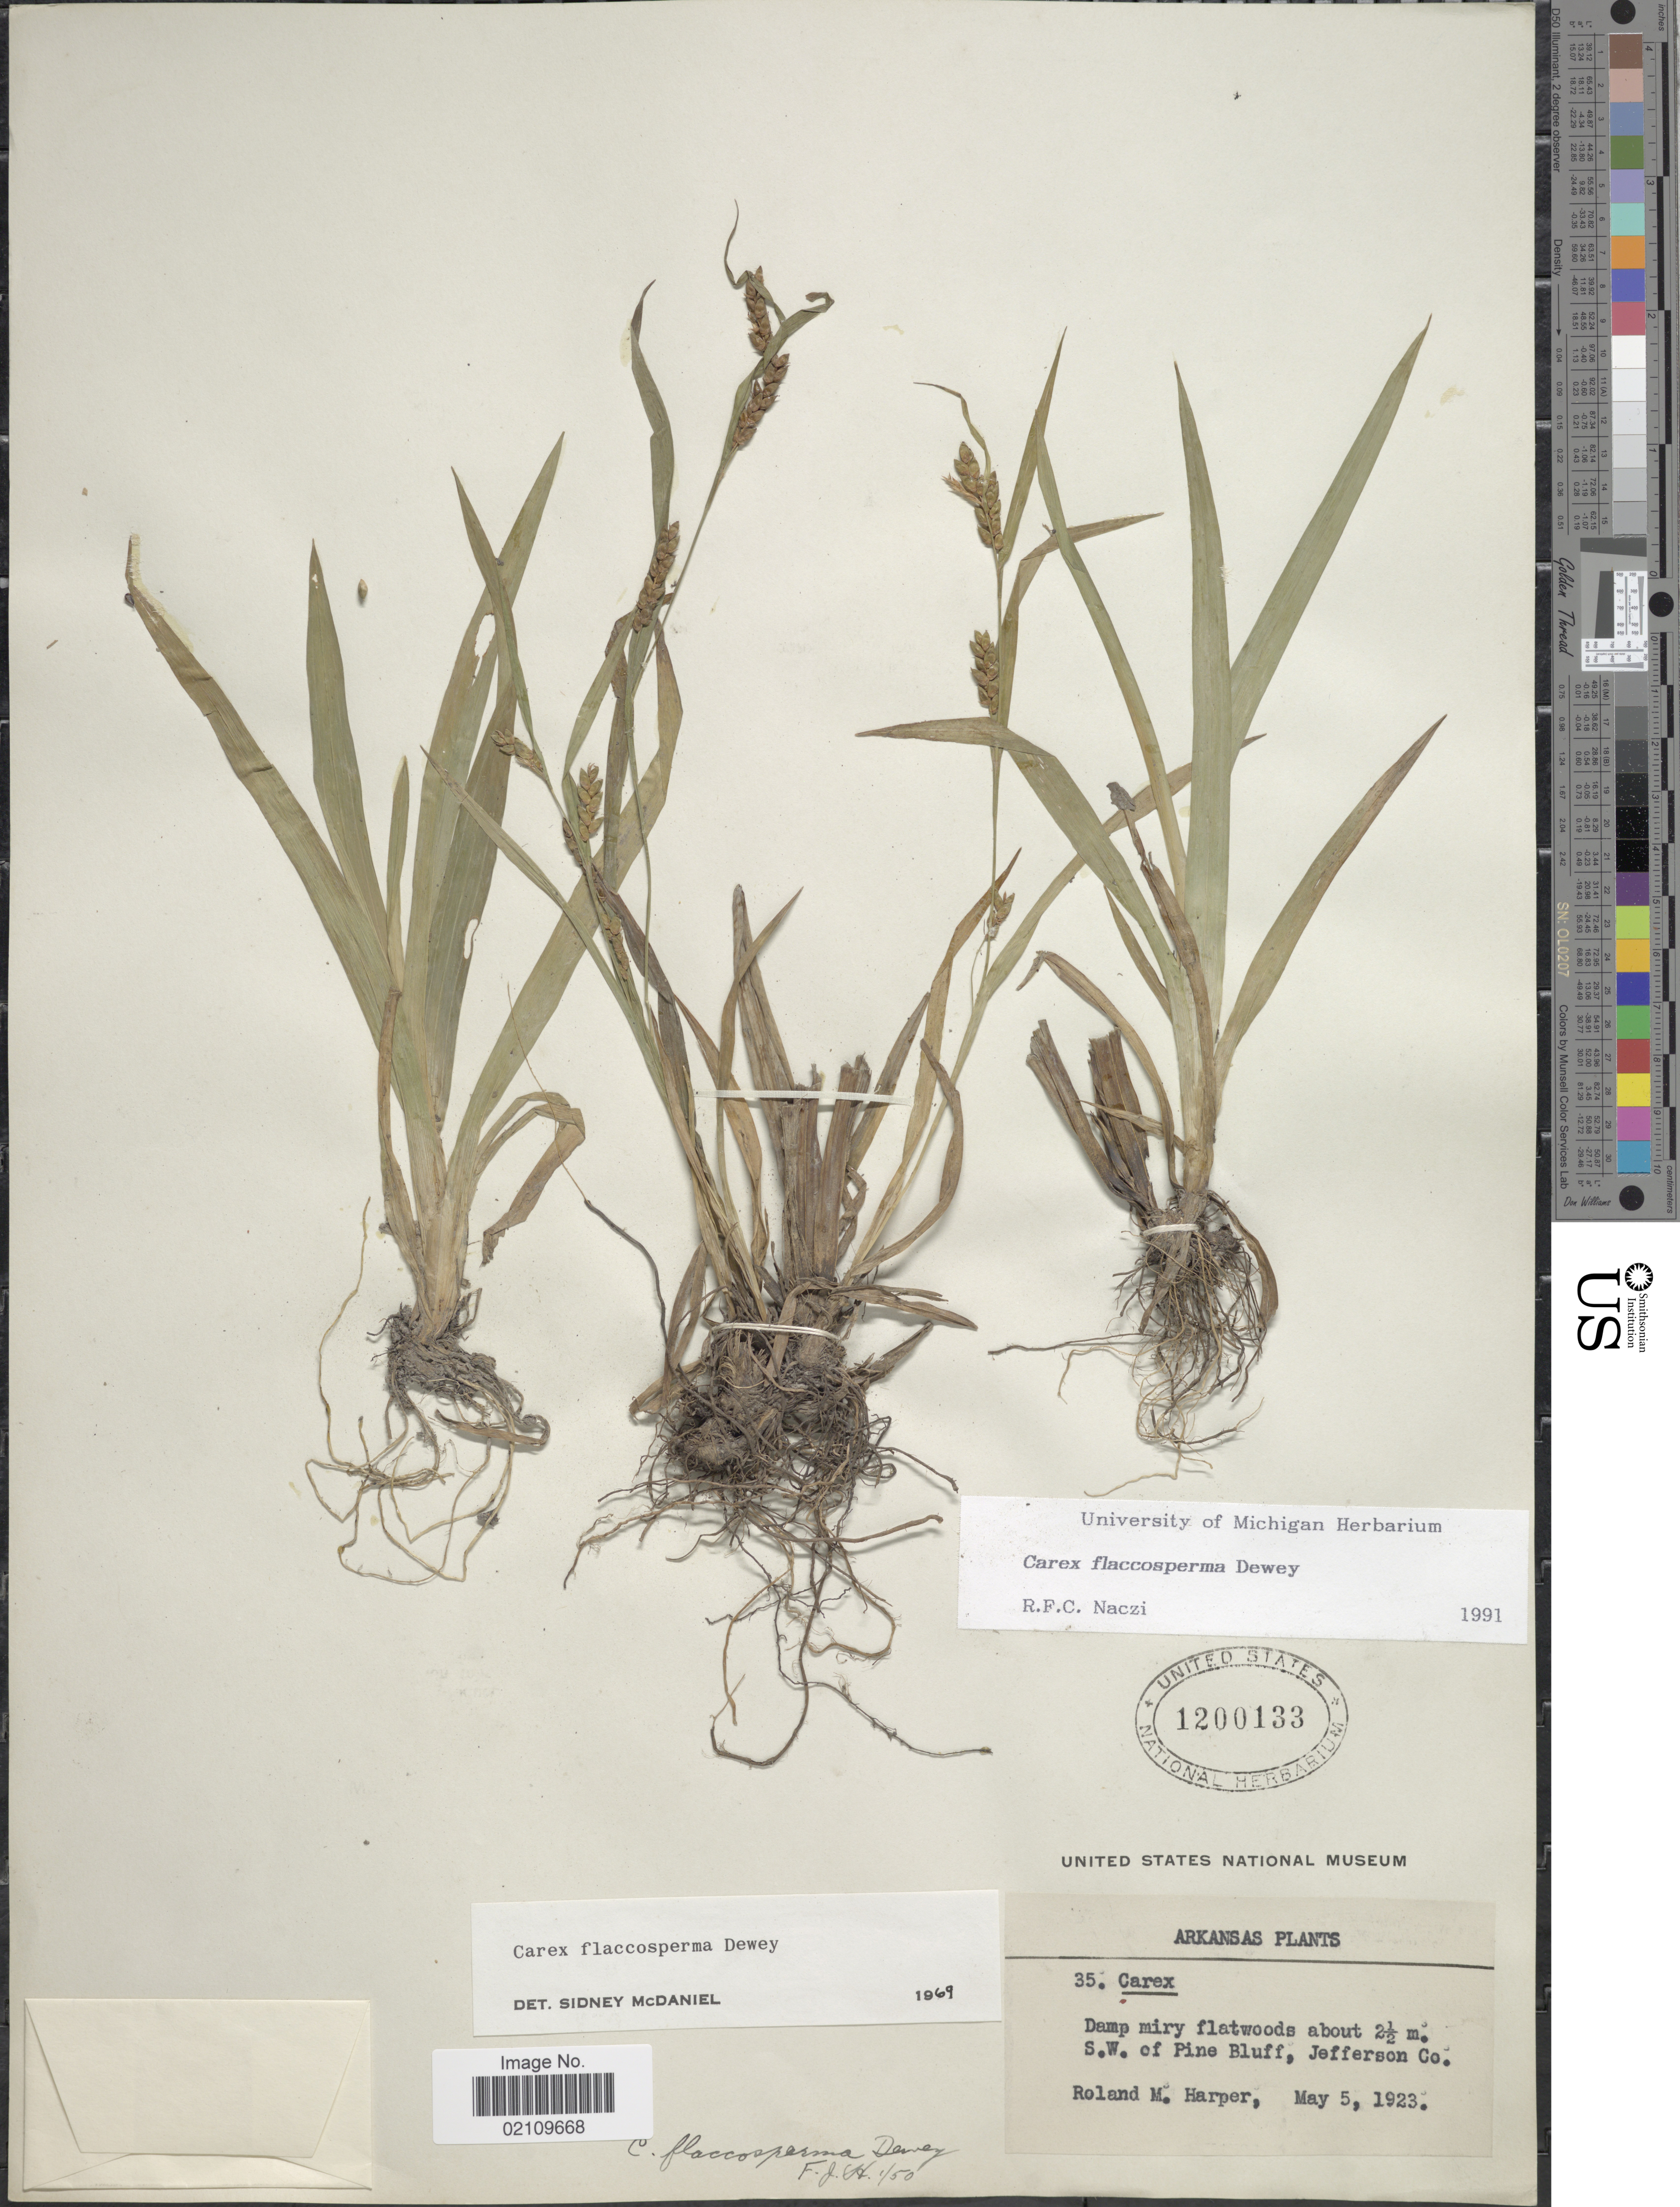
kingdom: Plantae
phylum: Tracheophyta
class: Liliopsida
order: Poales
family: Cyperaceae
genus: Carex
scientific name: Carex flaccosperma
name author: Dewey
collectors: R. M. Harper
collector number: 35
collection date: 1923-05-05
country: United States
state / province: Arkansas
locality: About 2½ m. S.W. of Pine Bluff, Jefferson Co.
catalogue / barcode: US 1200133